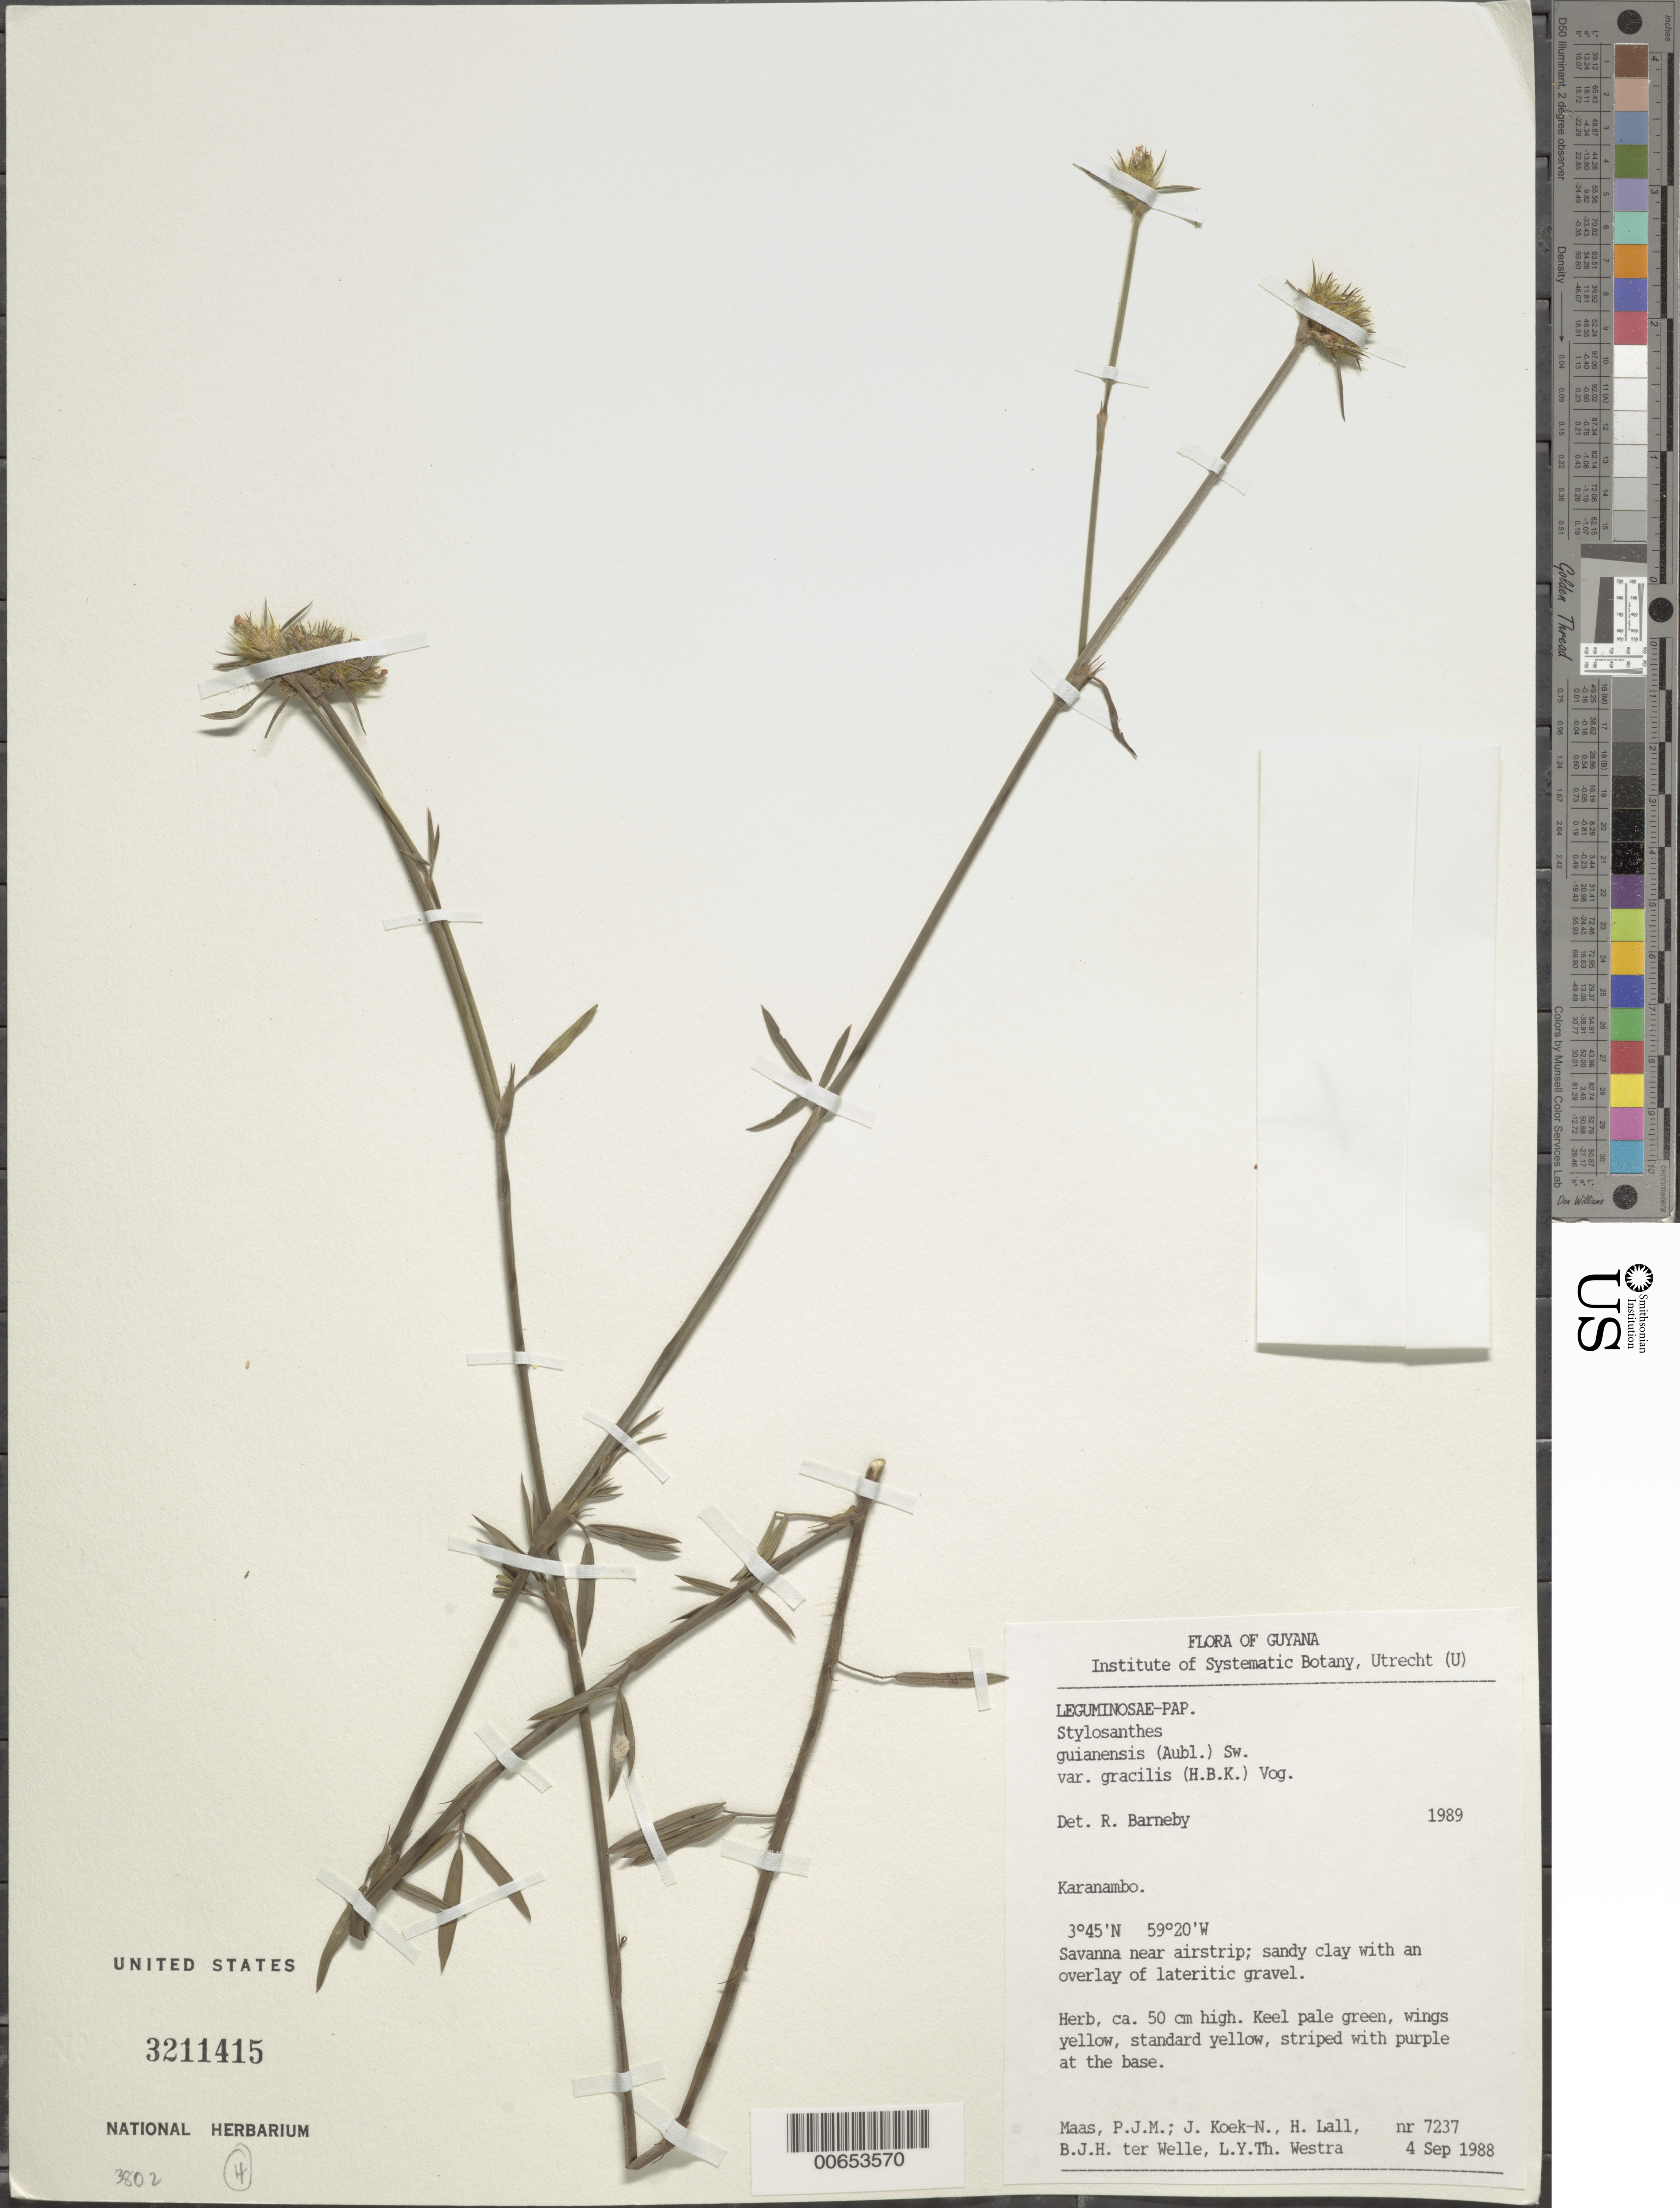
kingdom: Plantae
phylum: Tracheophyta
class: Magnoliopsida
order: Fabales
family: Fabaceae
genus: Stylosanthes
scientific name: Stylosanthes guianensis var. gracilis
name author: (Kunth) Vogel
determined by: Barneby, Rupert C., (NY)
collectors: P. Maas, J. Koek-Noorman, H. Lall, B. Welle & L. Y. T. Westra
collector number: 7237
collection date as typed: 4-Sep-88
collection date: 1988-09-04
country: Guyana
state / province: U. Takutu-U. Essequibo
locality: Karanambo, savanna near airstrip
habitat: Savanna, sandy clay with an overlay of lateitic gravel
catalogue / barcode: US 3211415